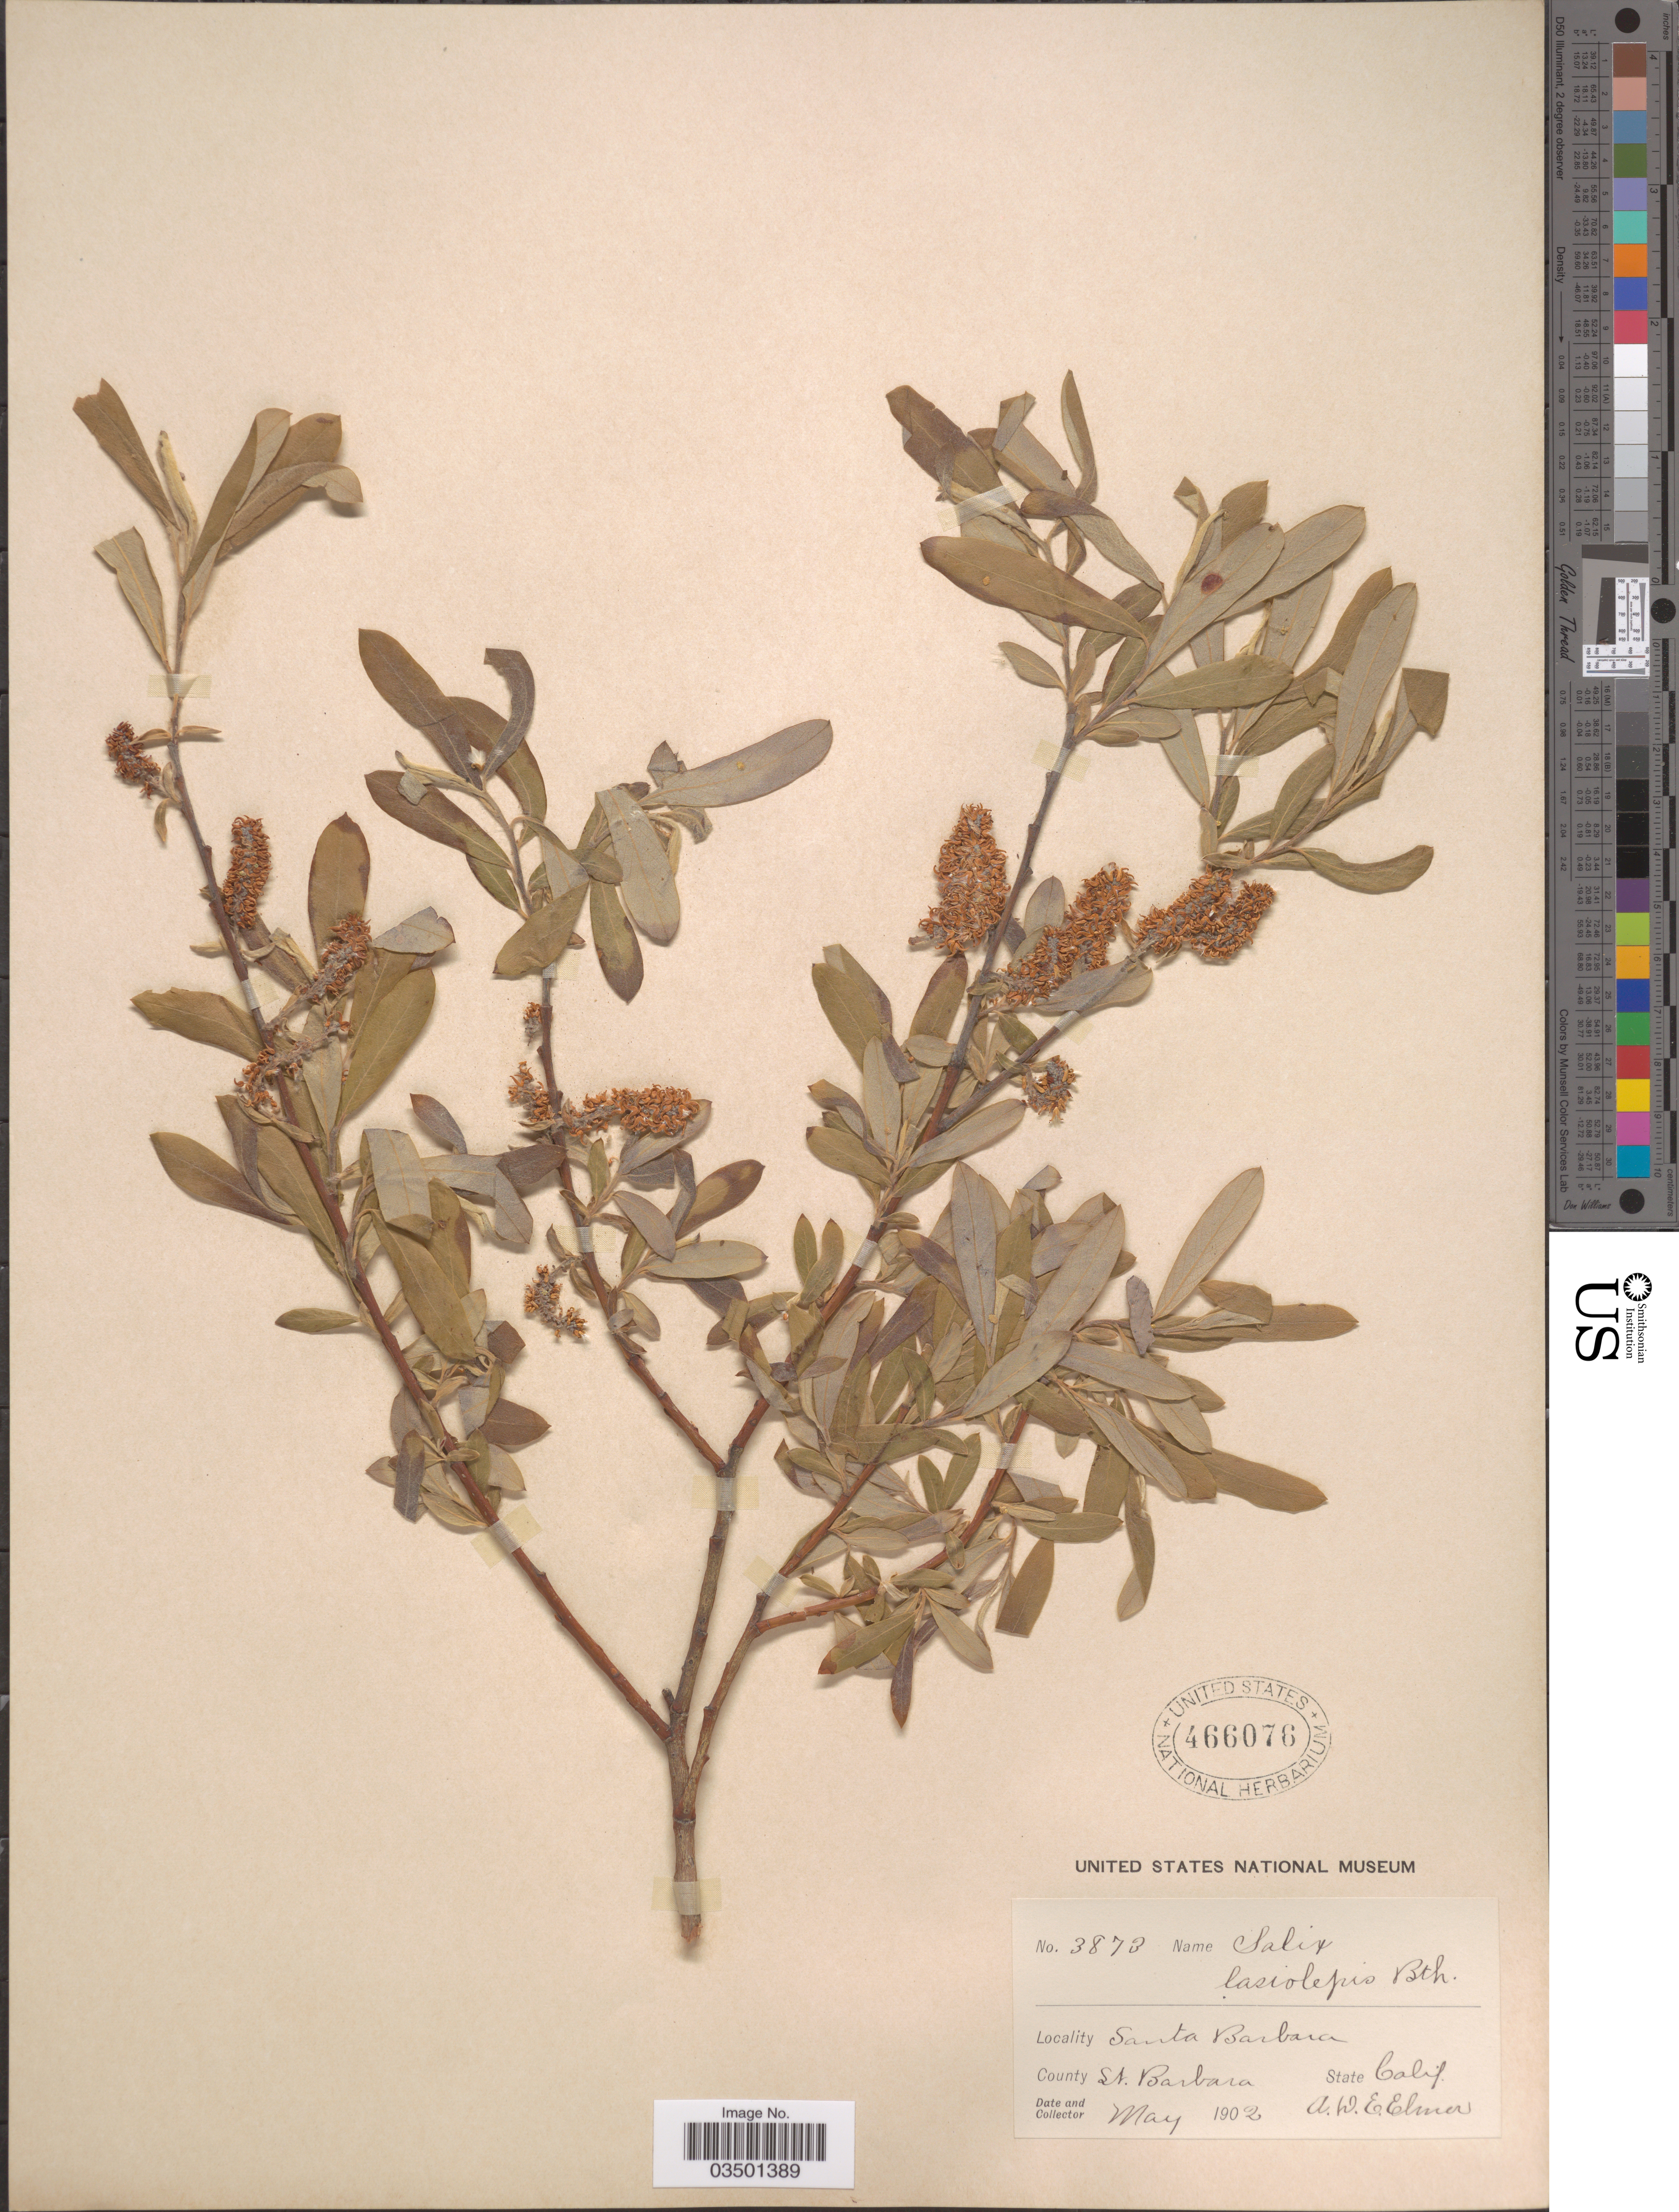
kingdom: Plantae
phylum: Tracheophyta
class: Magnoliopsida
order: Malpighiales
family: Salicaceae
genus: Salix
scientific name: Salix lasiolepis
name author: Benth.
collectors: A. D. E. Elmer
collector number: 3873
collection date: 1902-05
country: United States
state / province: California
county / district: Santa Barbara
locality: Santa Barbara, County St. Barbara.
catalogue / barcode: US 466076